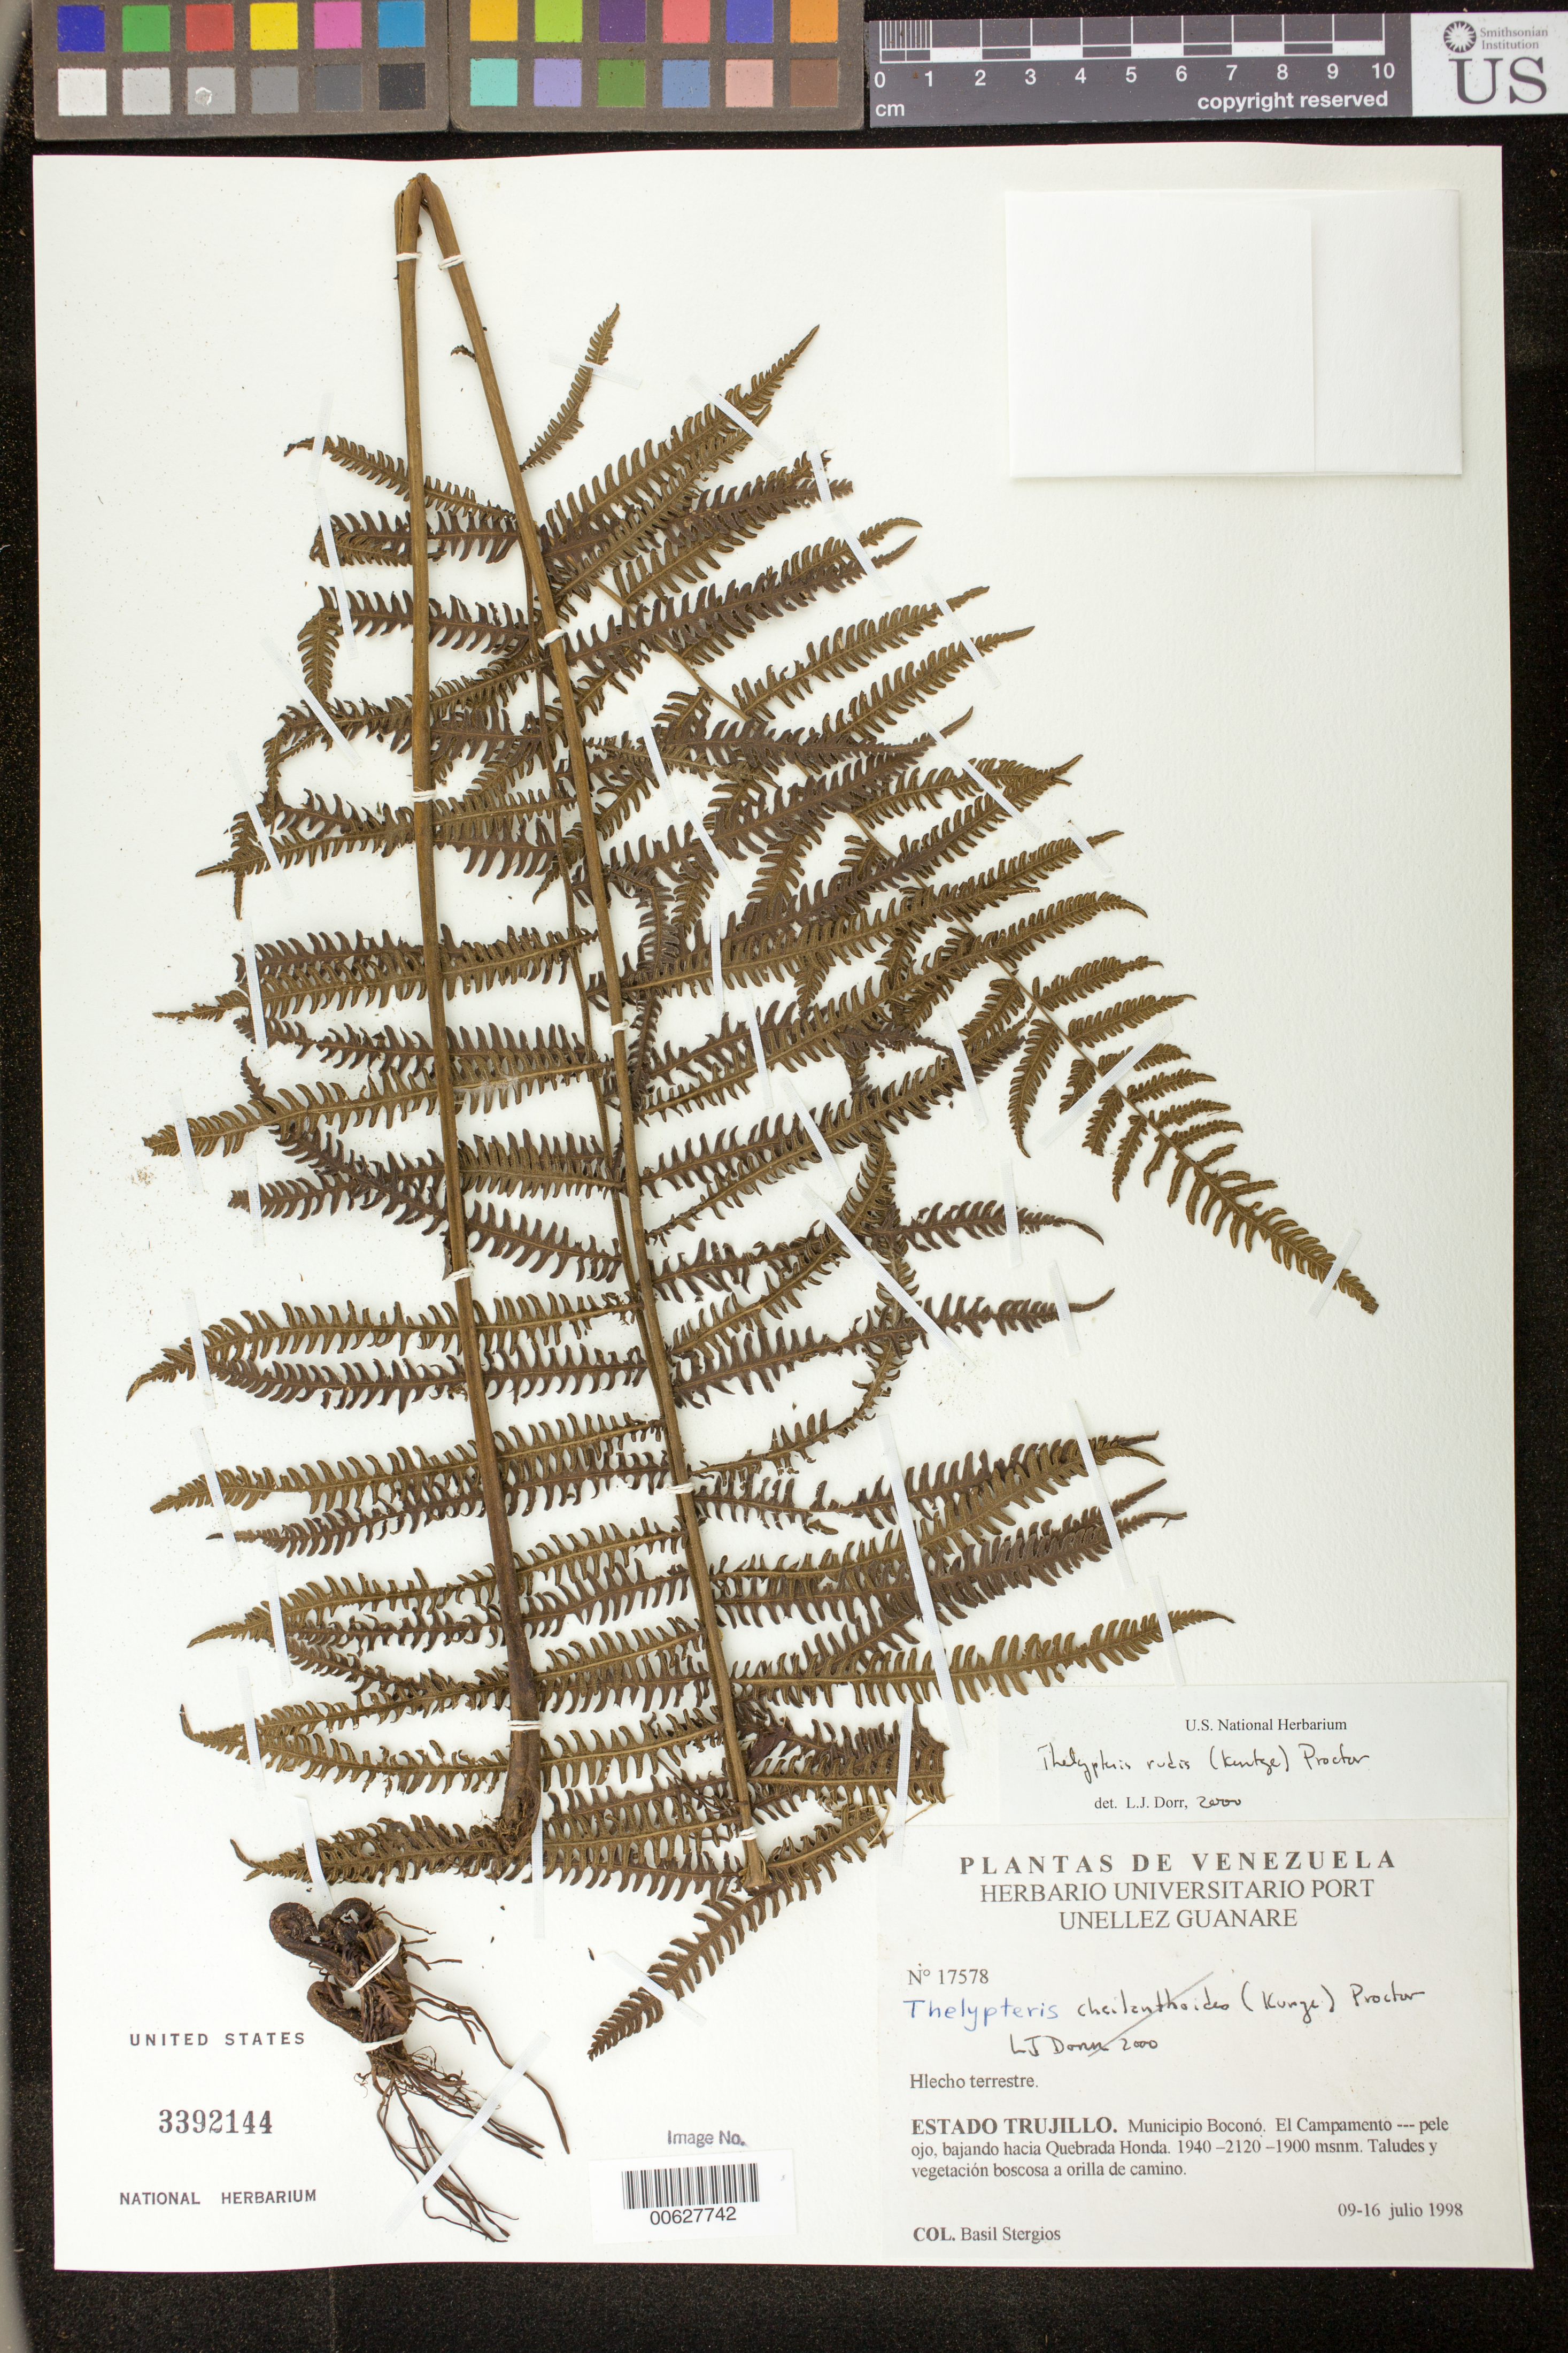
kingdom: Plantae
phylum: Tracheophyta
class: Polypodiopsida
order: Polypodiales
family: Thelypteridaceae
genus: Thelypteris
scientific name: Thelypteris rudis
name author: (Kuntze) Proctor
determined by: Dorr, L. J., (BOT), Smithsonian Institution - National Museum of Natural History (UNITED STATES)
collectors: B. G. Stergios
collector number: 17578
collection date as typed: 09 Jul 1998 to 16 Jul 1998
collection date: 1998-07-09/1998-07-16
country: Venezuela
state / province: Trujillo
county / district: Boconó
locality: Parque Nacional Guaramacal, El campamento-pele ojo, bajando hacia Quebrada Honda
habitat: Taludes y vegetación boscosa a orilla de camino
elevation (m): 1900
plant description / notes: PORT, UC, US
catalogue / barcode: US 3392144